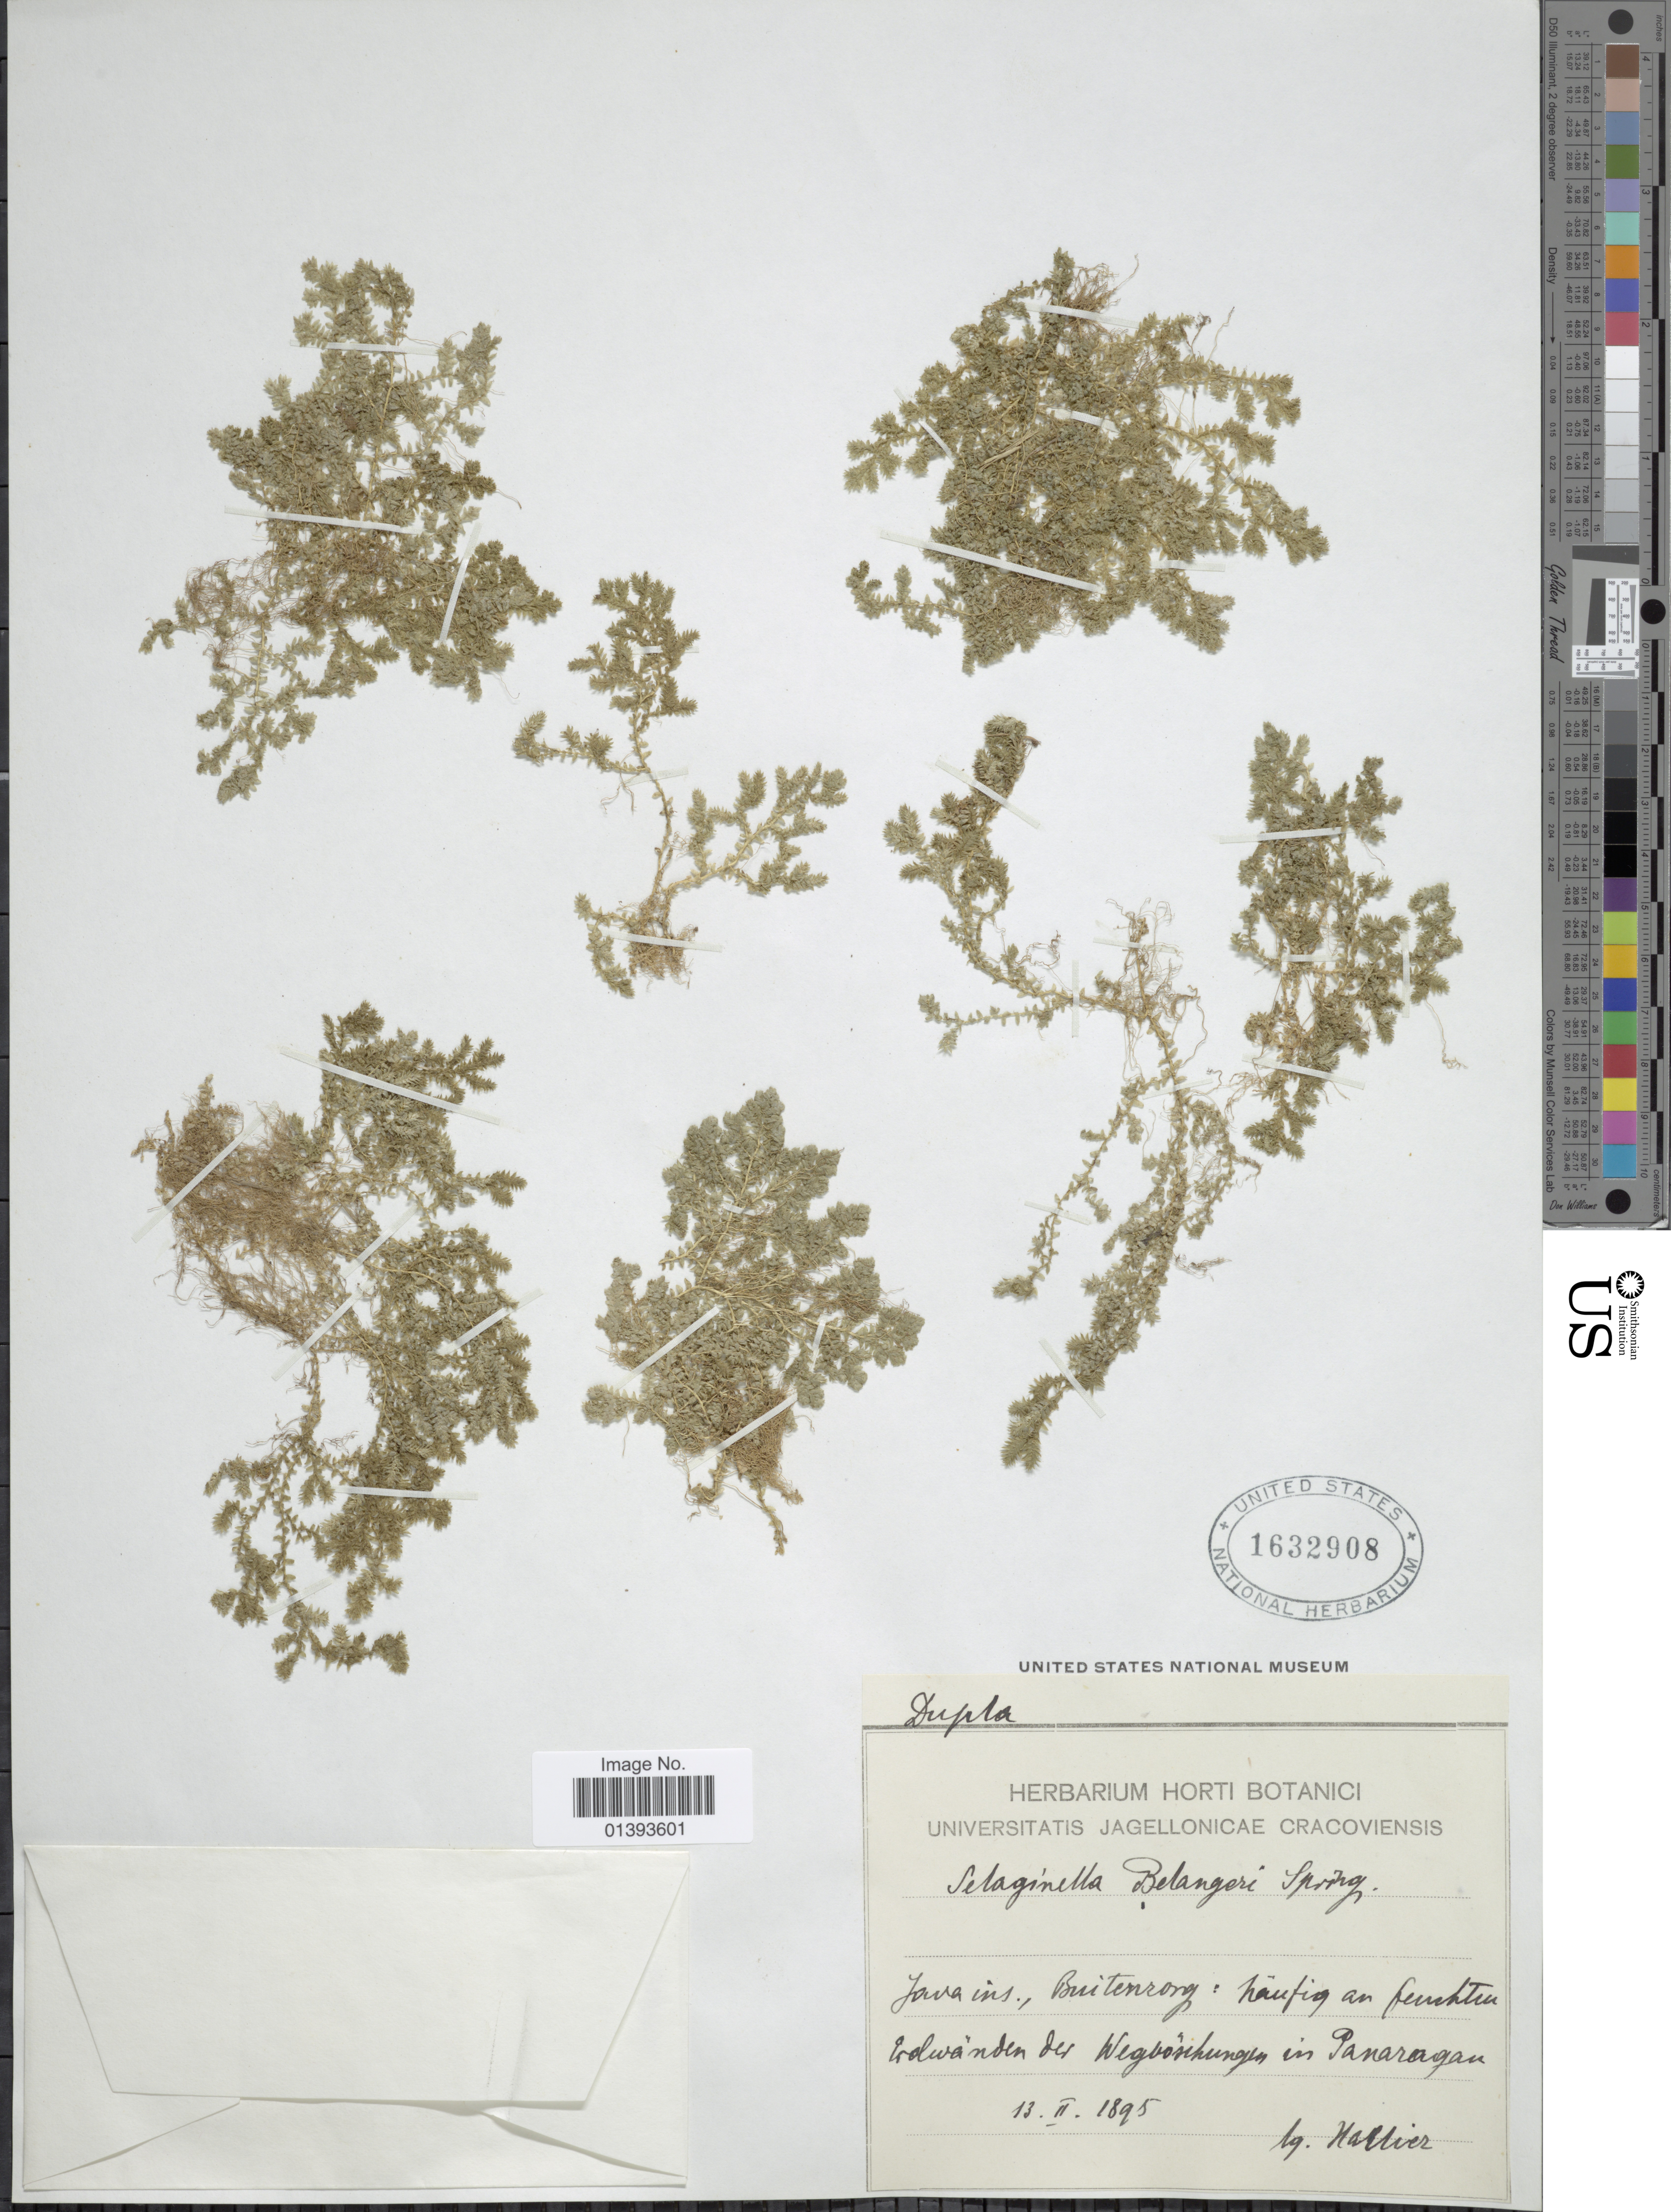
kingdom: Plantae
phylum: Tracheophyta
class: Lycopodiopsida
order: Selaginellales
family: Selaginellaceae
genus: Selaginella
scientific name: Selaginella ciliaris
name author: (Retz.) Spring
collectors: Hallier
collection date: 1895-02-13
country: Indonesia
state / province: Java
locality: Buitenzorg [illegible text]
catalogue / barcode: US 1632908